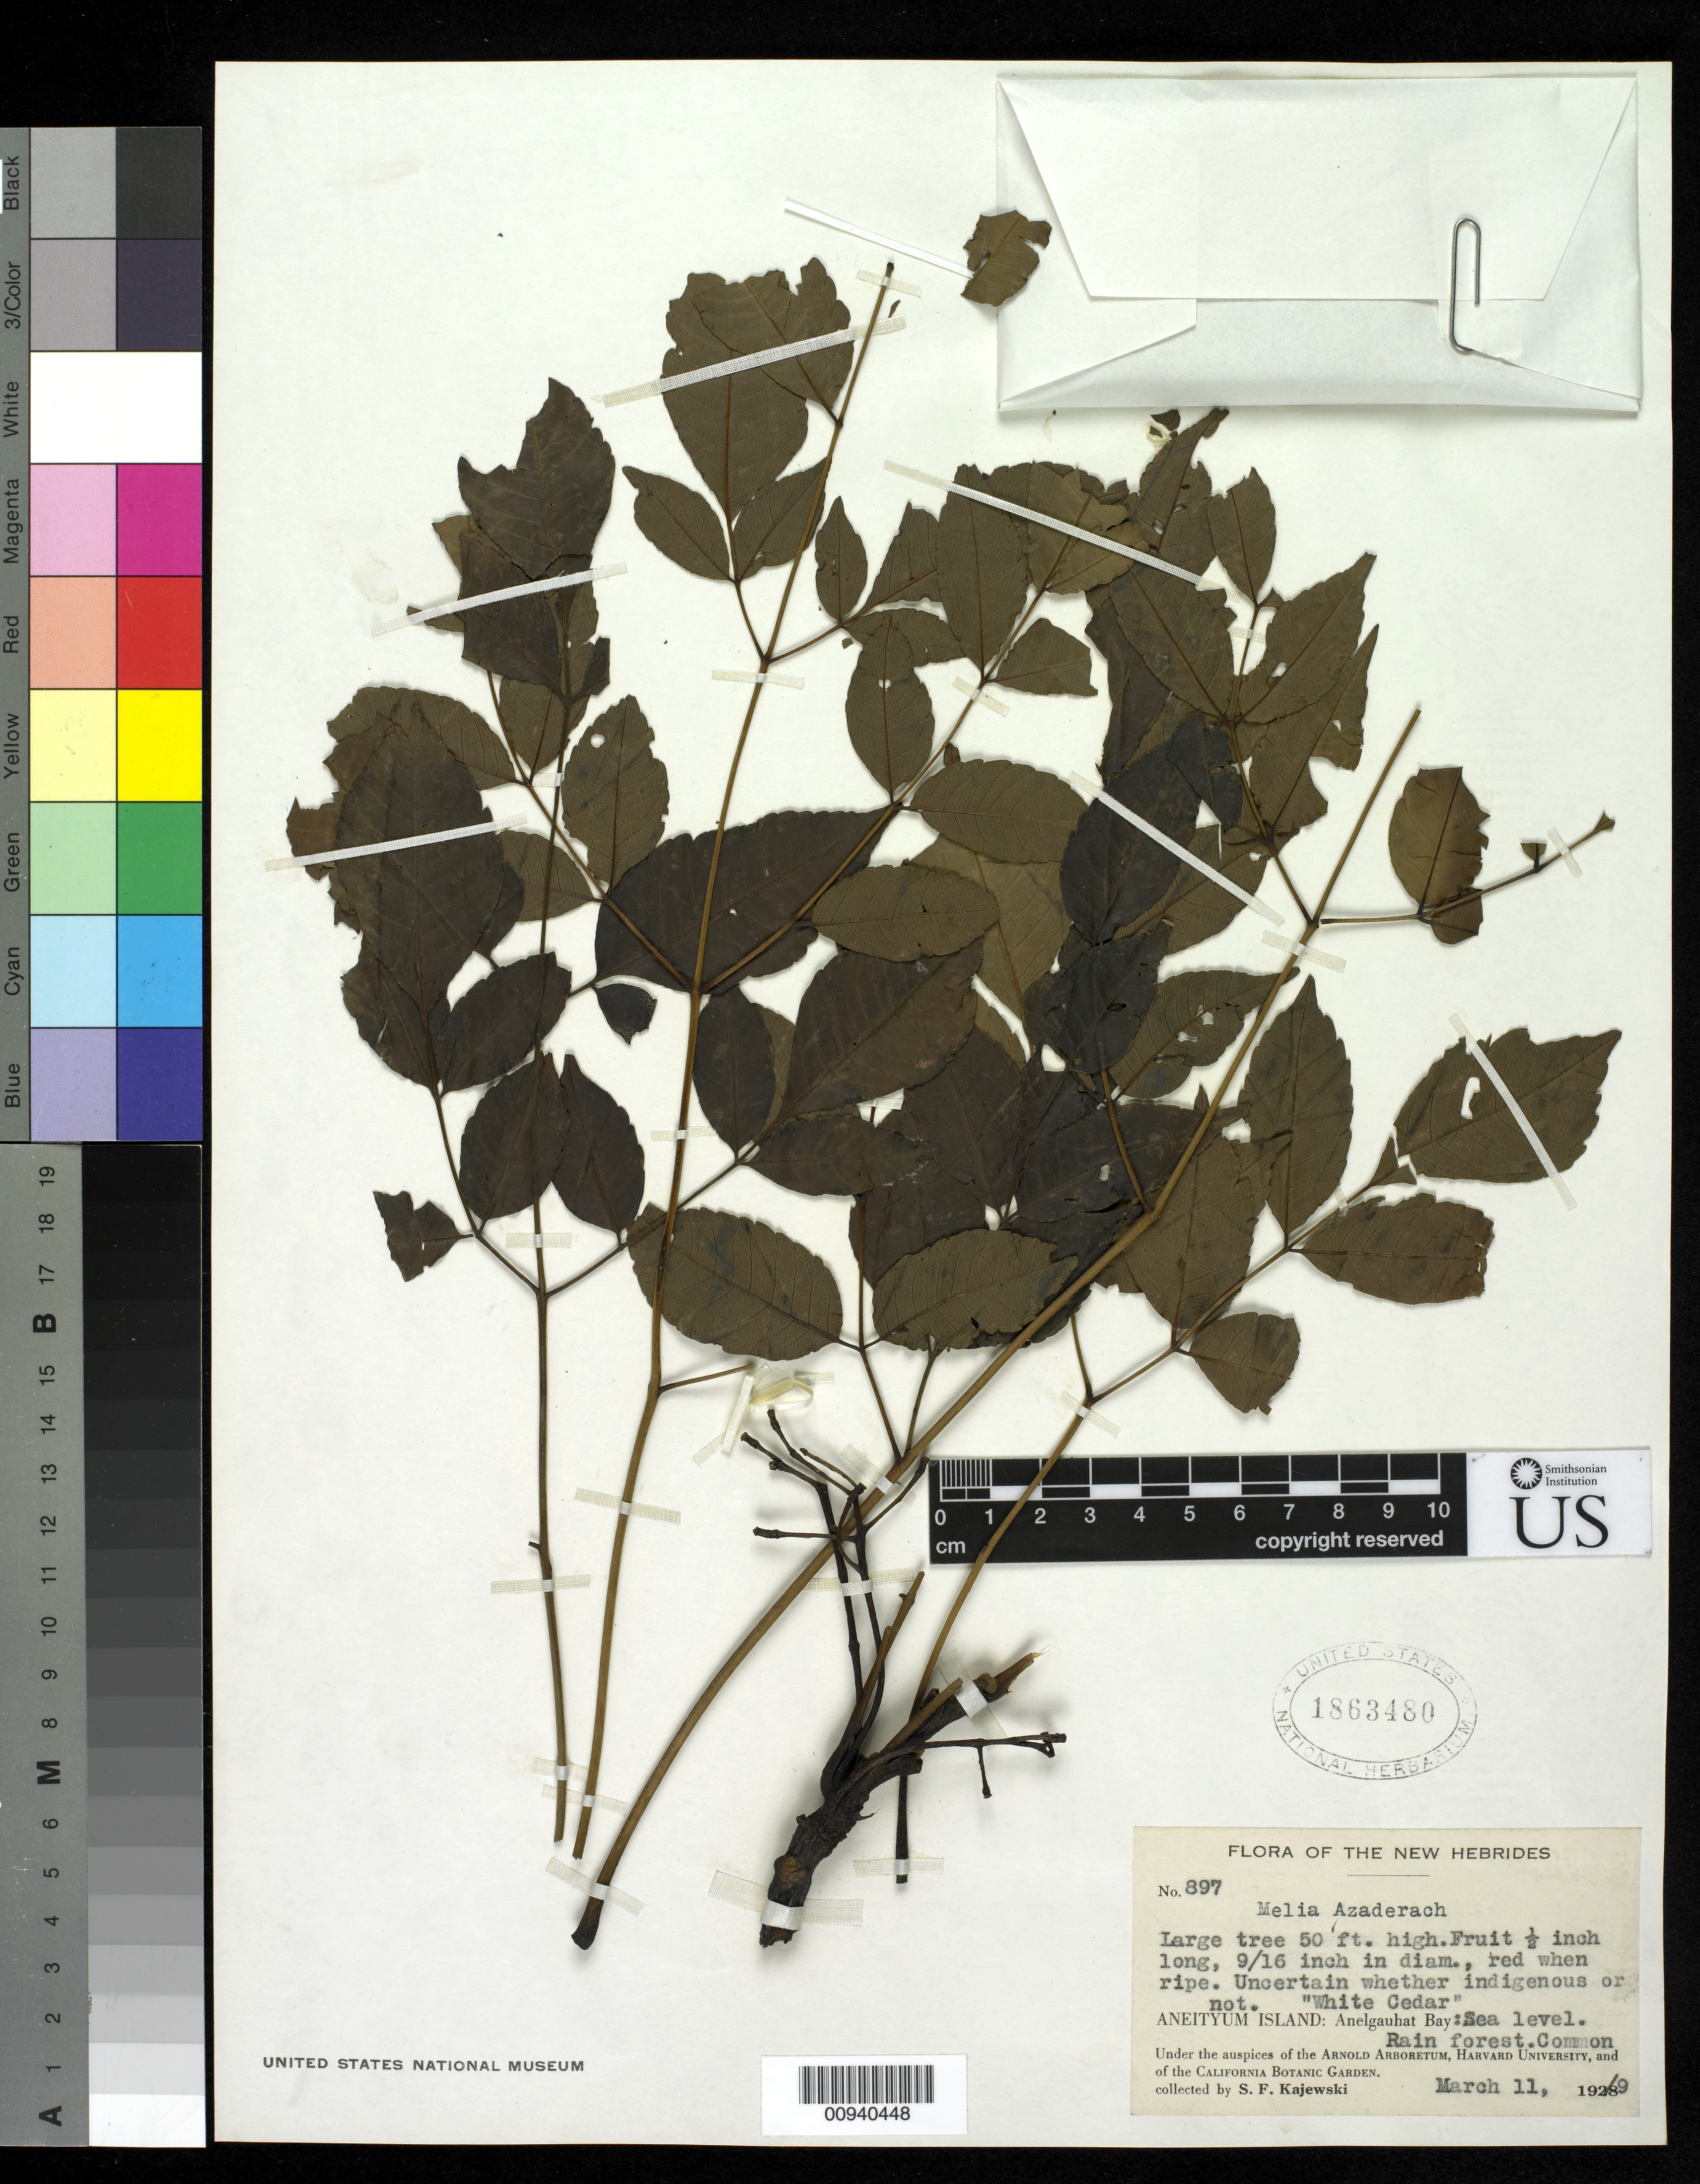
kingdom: Plantae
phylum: Tracheophyta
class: Magnoliopsida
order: Sapindales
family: Meliaceae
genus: Melia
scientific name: Melia azedarach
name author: L.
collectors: S. Kajewski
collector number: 897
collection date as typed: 11 Mar 1929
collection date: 1929-03-11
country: Vanuatu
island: Anatom [Aneityum]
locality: Anelgauhat Bat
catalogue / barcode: US 1863480